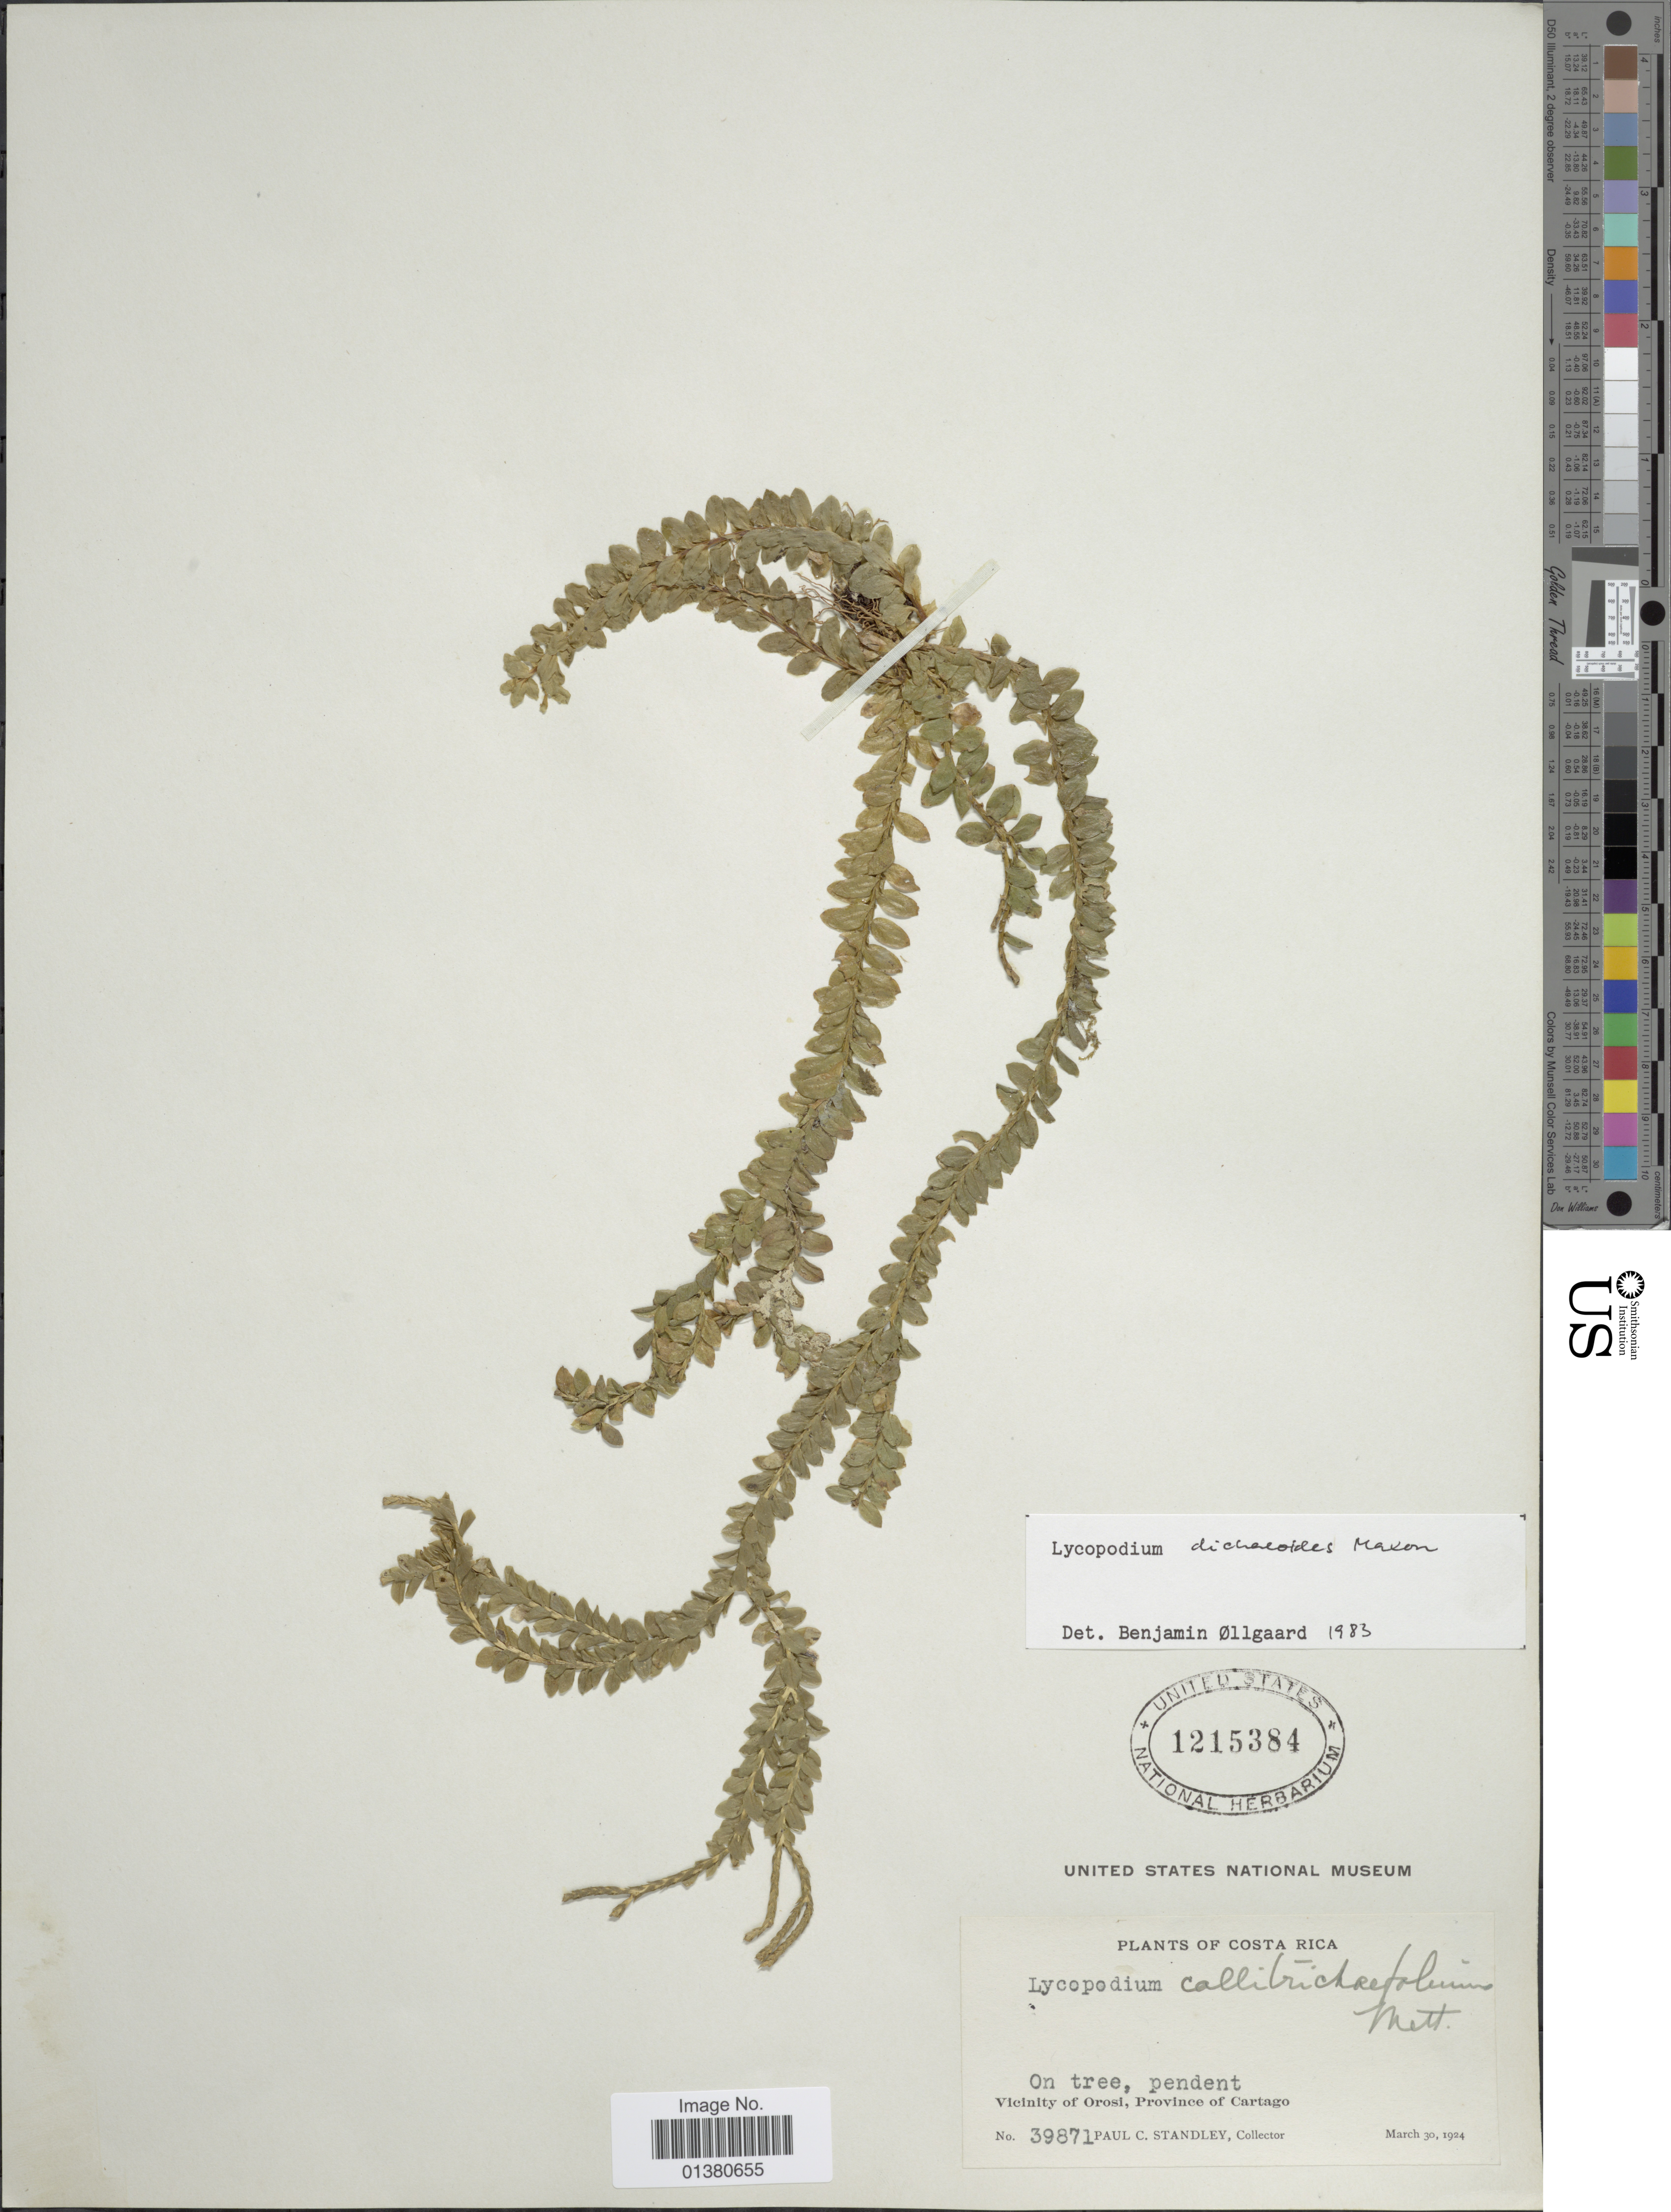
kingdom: Plantae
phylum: Tracheophyta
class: Lycopodiopsida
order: Lycopodiales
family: Lycopodiaceae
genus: Phlegmariurus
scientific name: Phlegmariurus dichaeoides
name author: (Maxon) B. Øllg.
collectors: P. C. Standley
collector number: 39871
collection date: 1924-03-30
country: Costa Rica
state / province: Cartago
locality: Vicinity of Orosi, Province of Cartago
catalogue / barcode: US 1215384